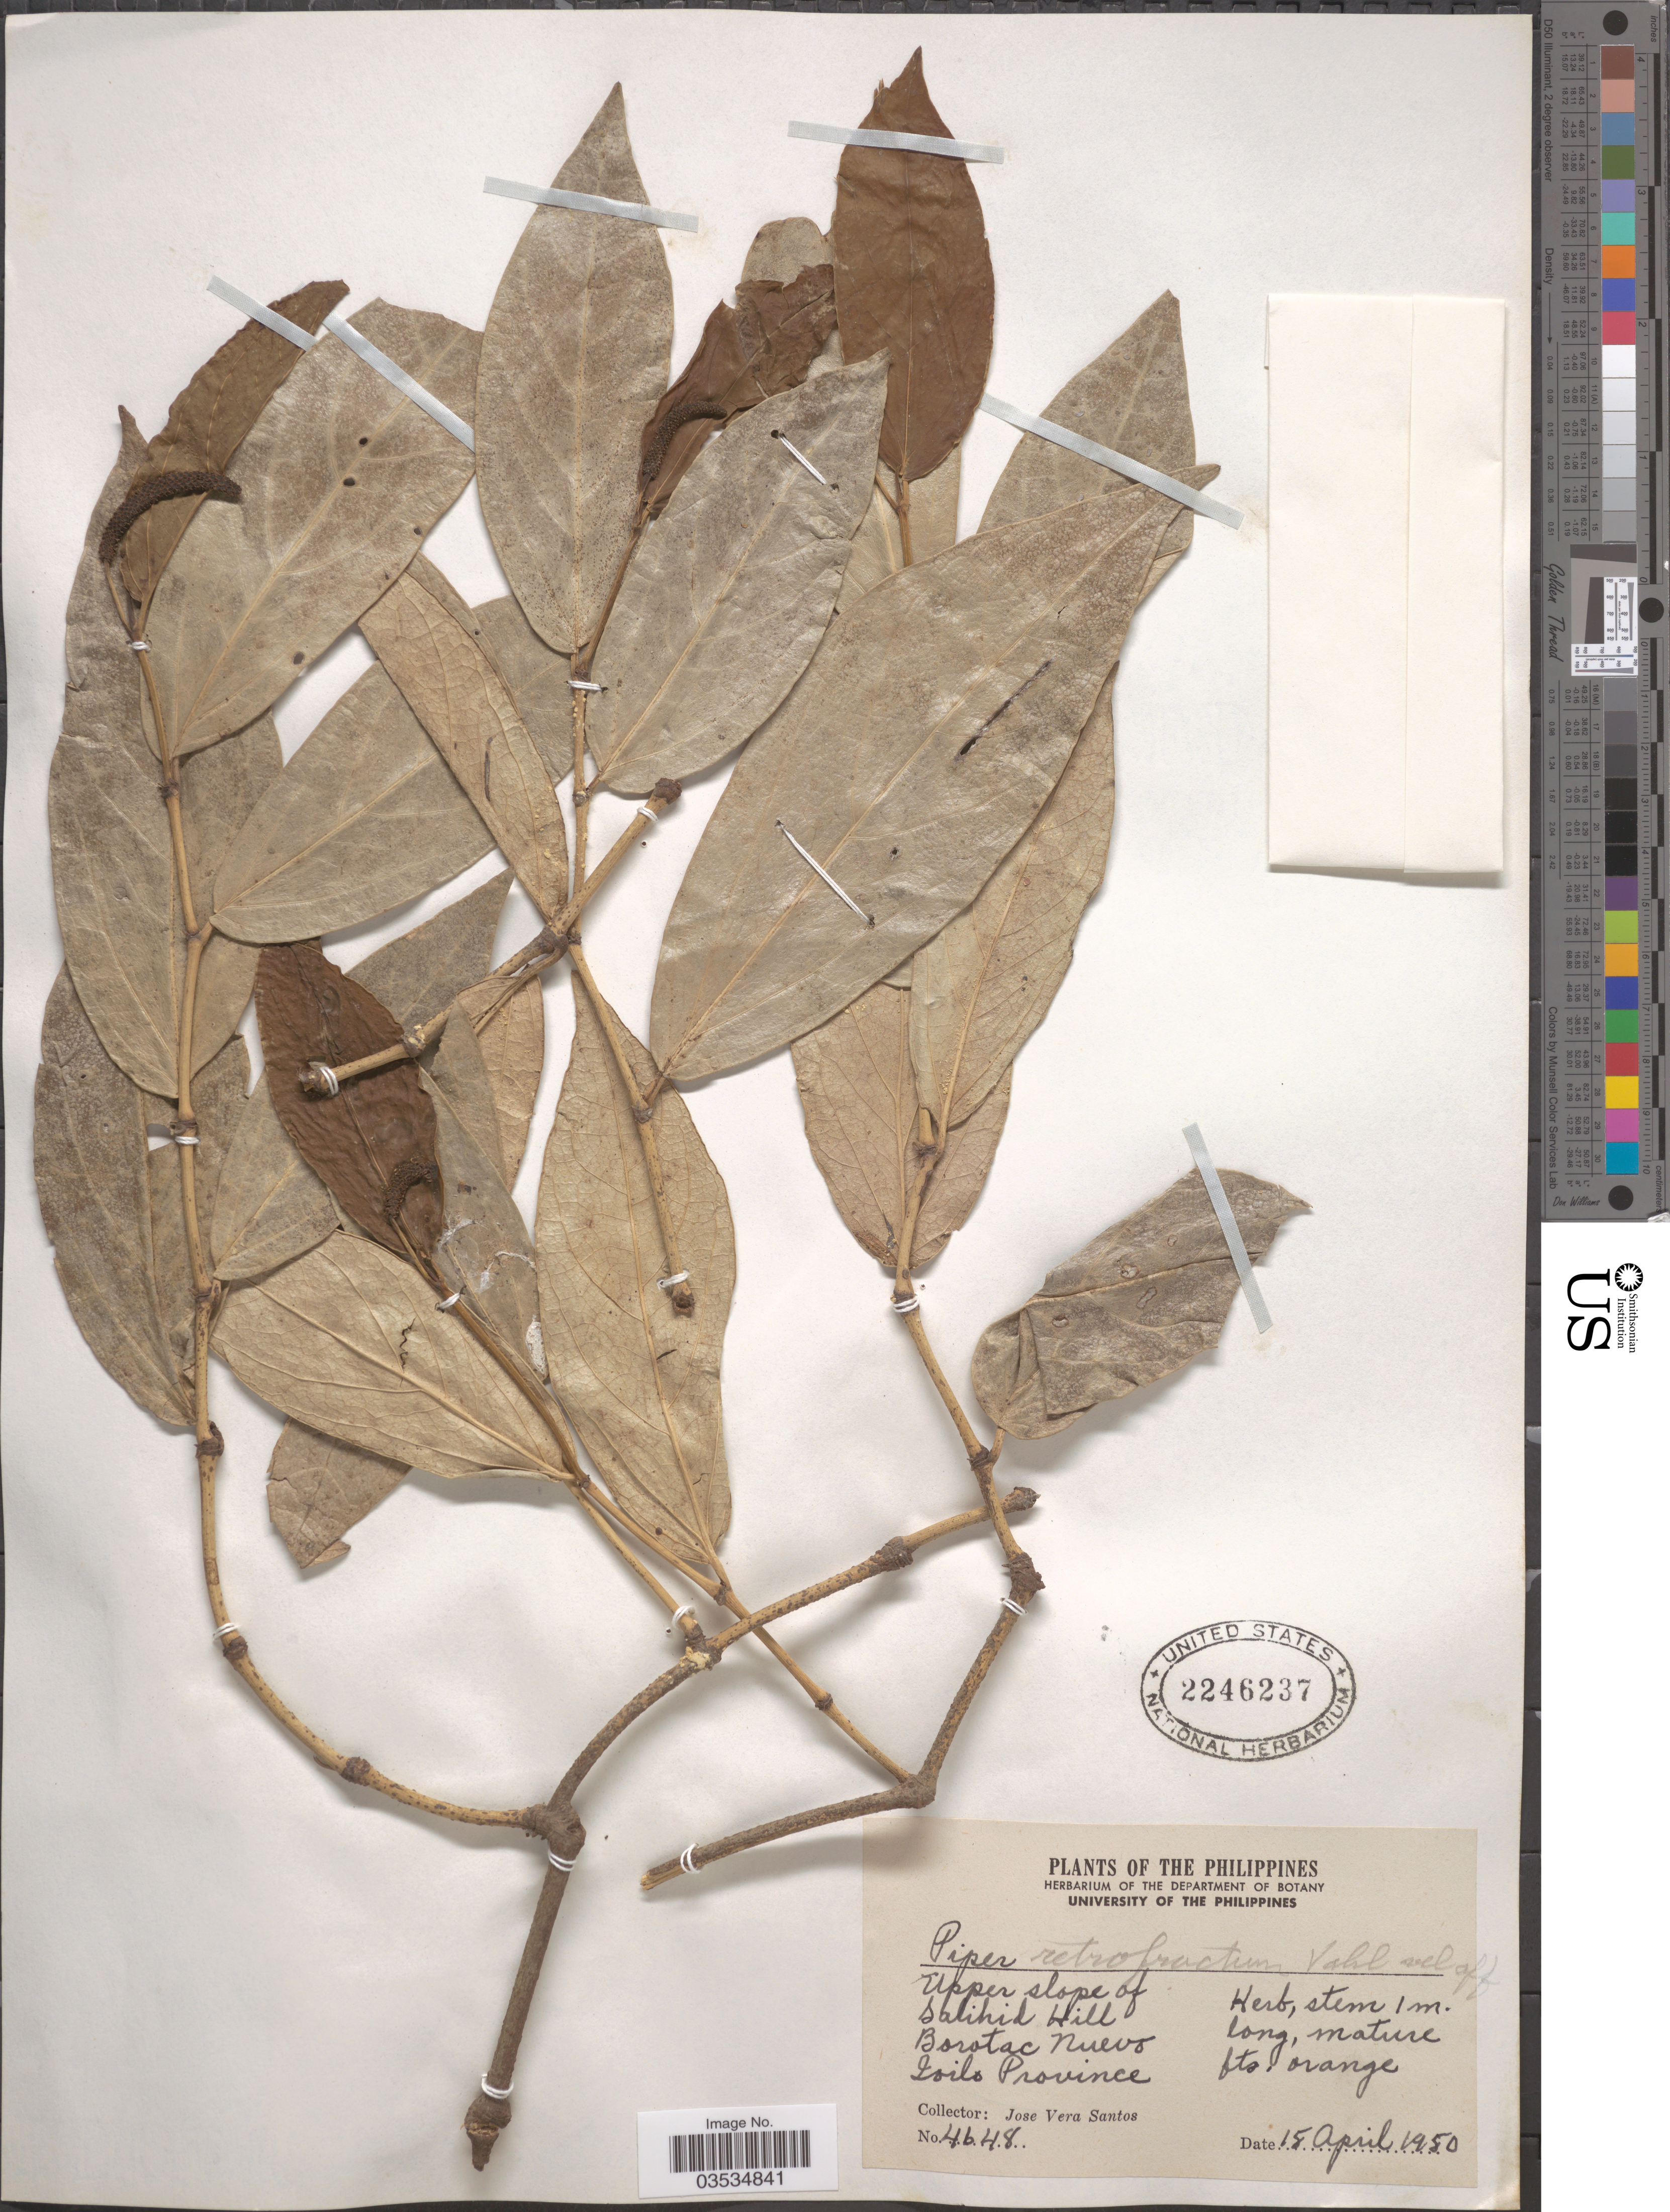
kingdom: Plantae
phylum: Tracheophyta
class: Magnoliopsida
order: Piperales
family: Piperaceae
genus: Piper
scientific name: Piper retrofractum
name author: Vahl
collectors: J. V. Santos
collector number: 4648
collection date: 1950-04-15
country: Philippines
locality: Upper slopes of Salihid Hill. Borotac Nuevo. Ioilo Province.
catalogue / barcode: US 2246237